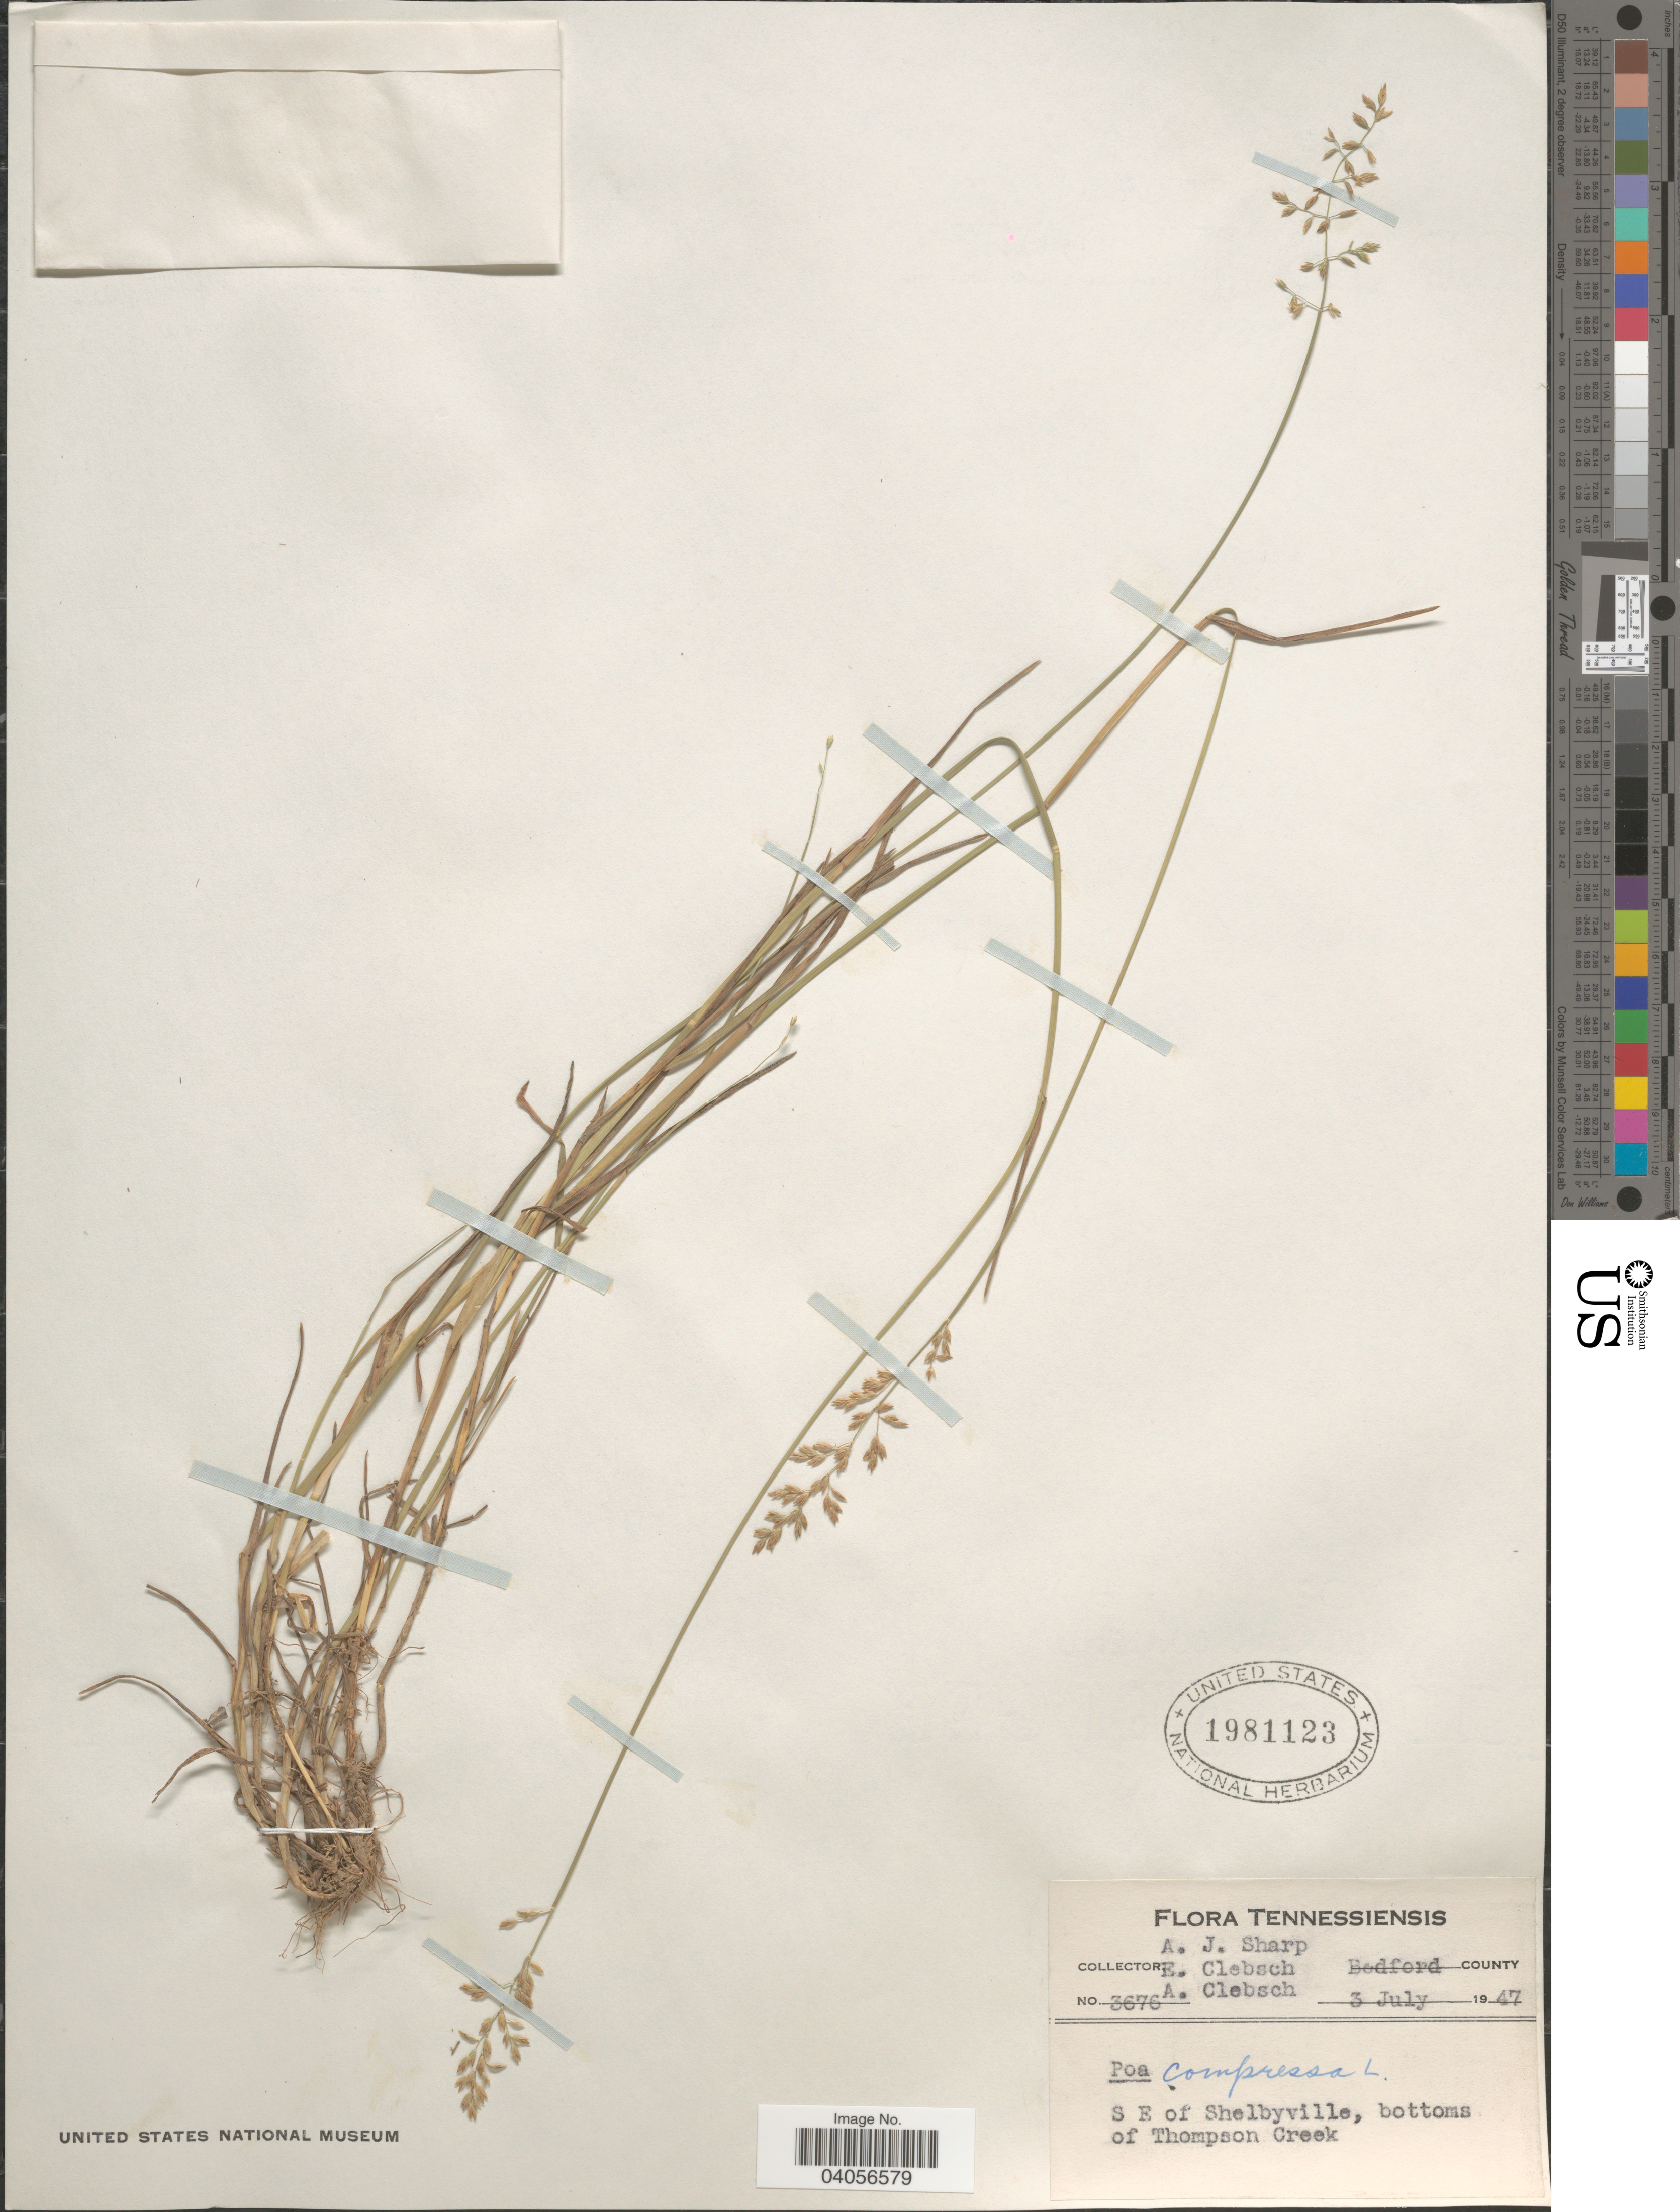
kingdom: Plantae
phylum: Tracheophyta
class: Liliopsida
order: Poales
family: Poaceae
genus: Poa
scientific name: Poa compressa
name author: L.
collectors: A. J. Sharp, E. Clebsch & A. Clebsch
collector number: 3676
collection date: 1947-07-03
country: United States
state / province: Tennessee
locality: Tennessiensis. Bedford County. S E of Shelbyville, bottoms of Thompson Creek.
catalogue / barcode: US 1981123